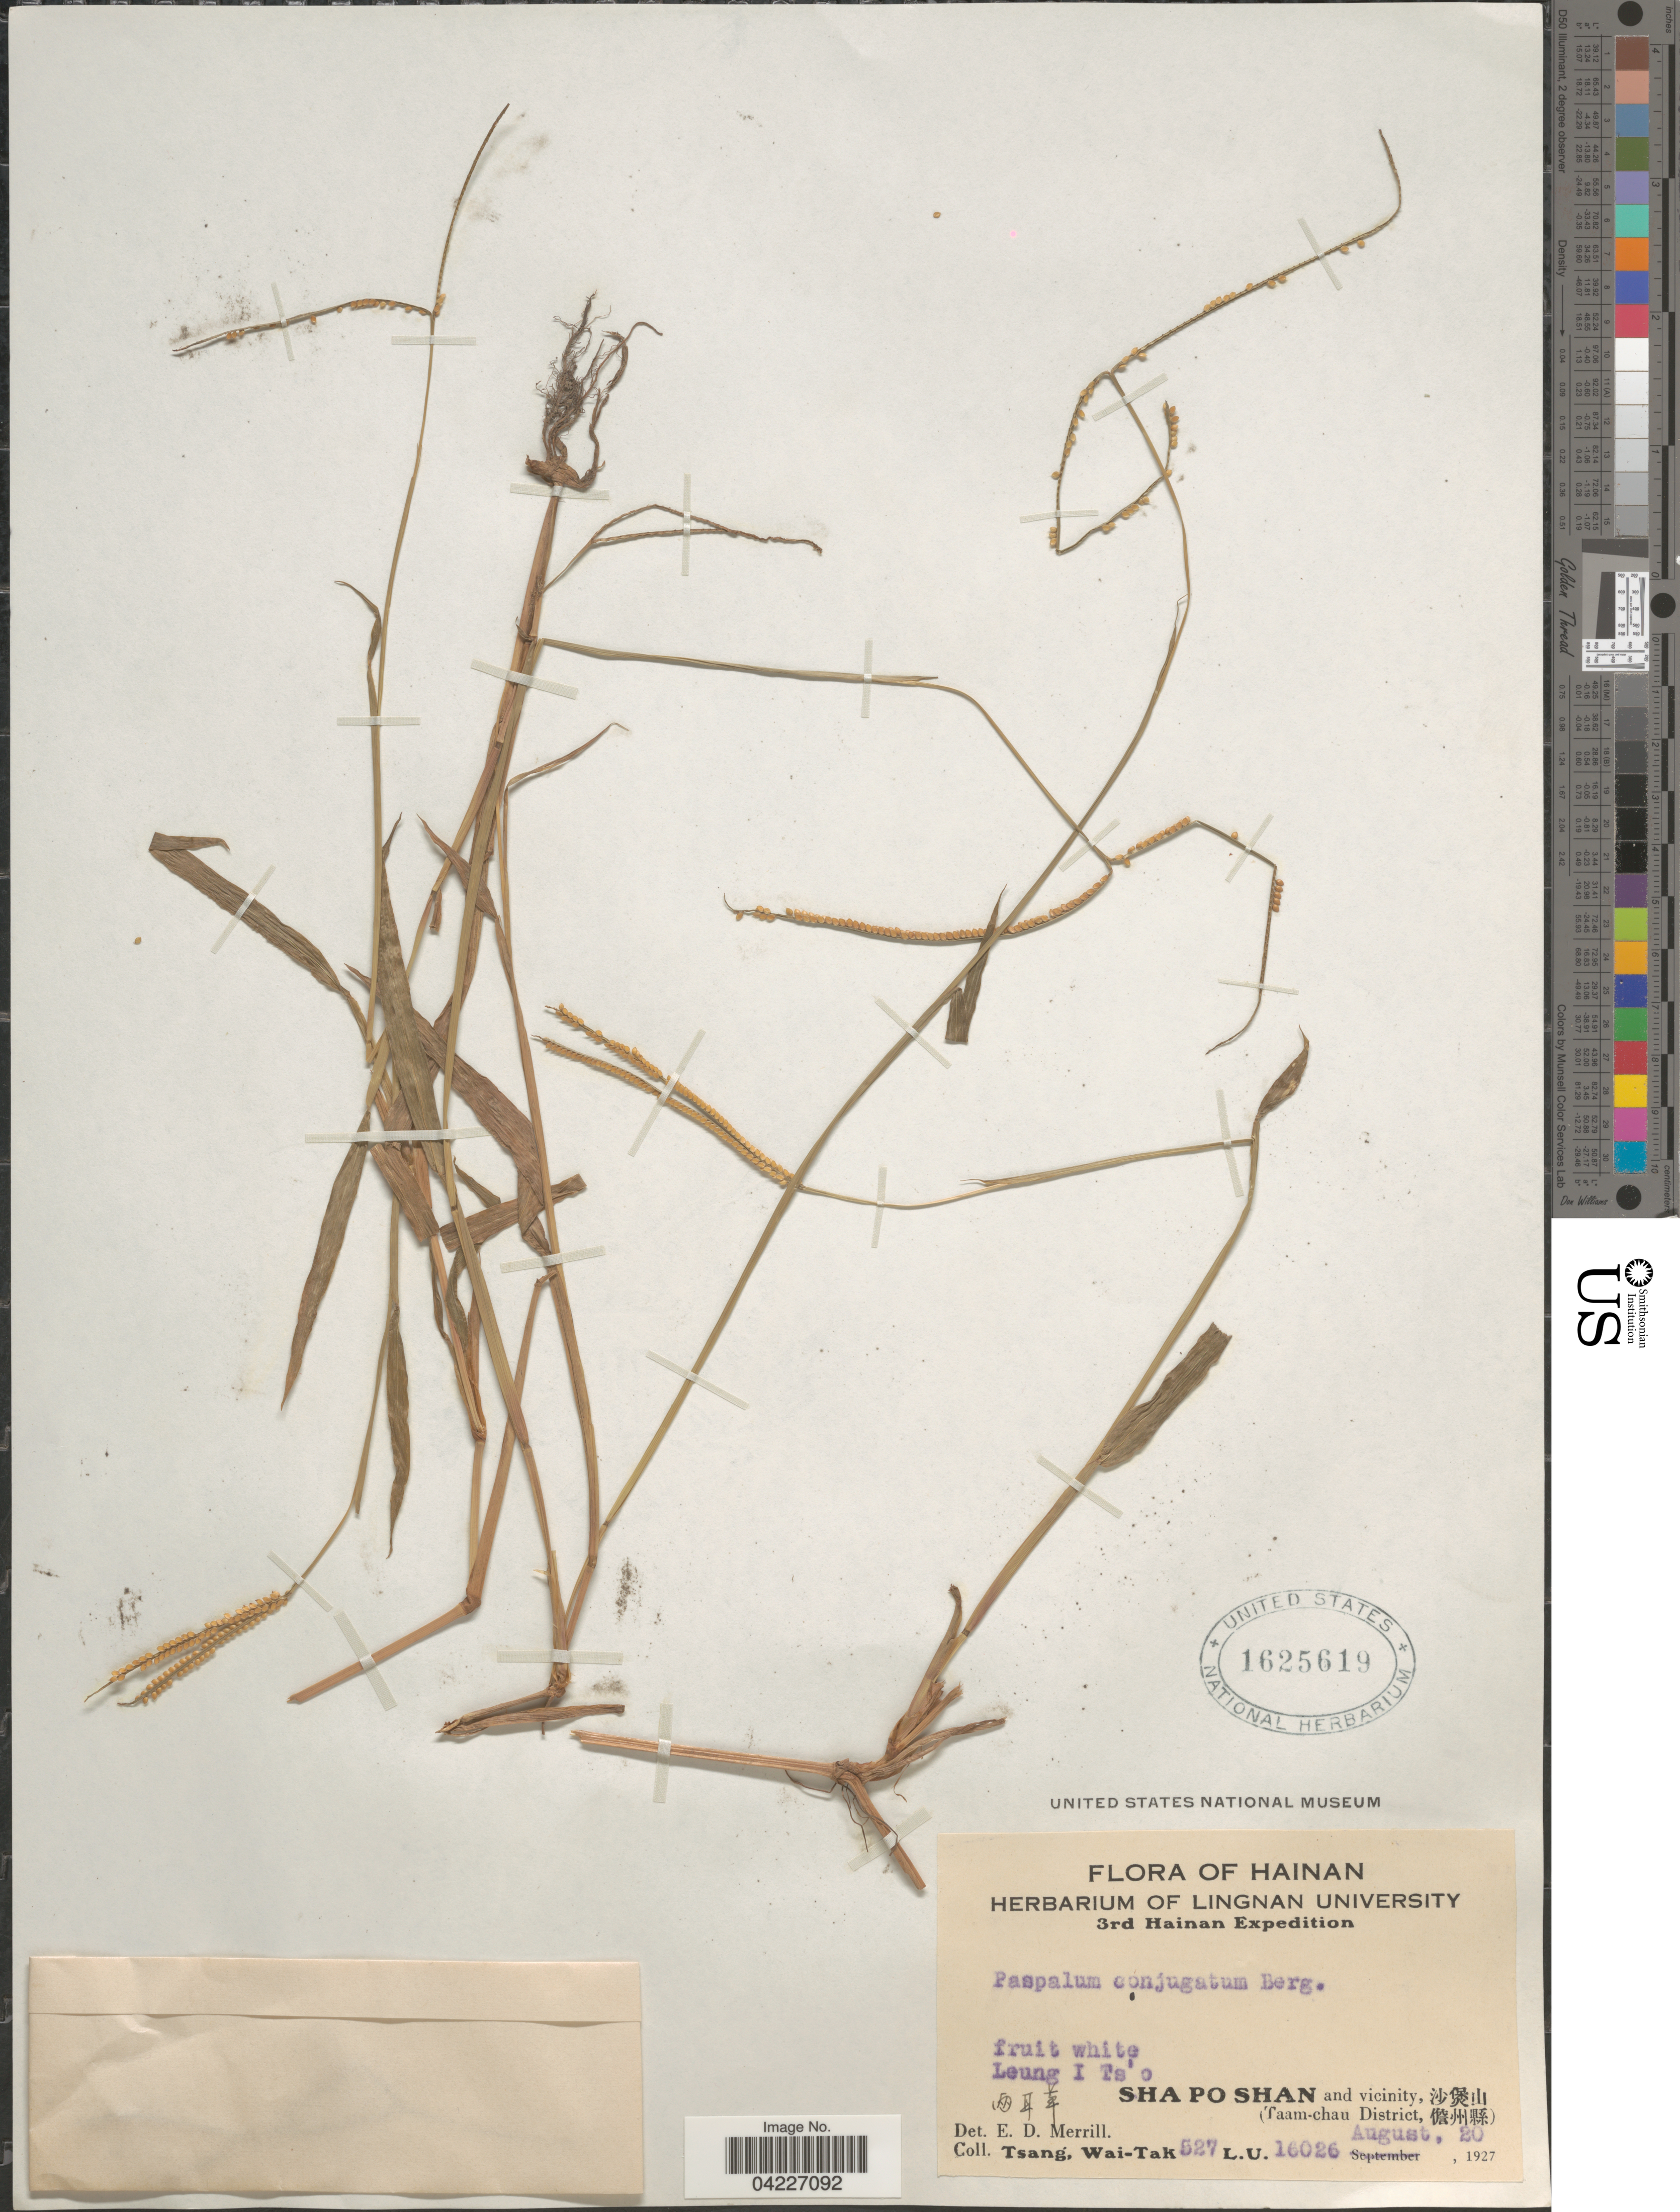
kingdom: Plantae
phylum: Tracheophyta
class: Liliopsida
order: Poales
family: Poaceae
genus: Paspalum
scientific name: Paspalum conjugatum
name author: P.J. Bergius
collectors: W. T. Tsang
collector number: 527L.U.16026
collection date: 1927-08-20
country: China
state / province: Hainan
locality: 3rd Hainan Expedition. Leung I Ts'o. Sha Po Shan and vicinity, X. (Taam-chau District, X).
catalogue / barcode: US 1625619